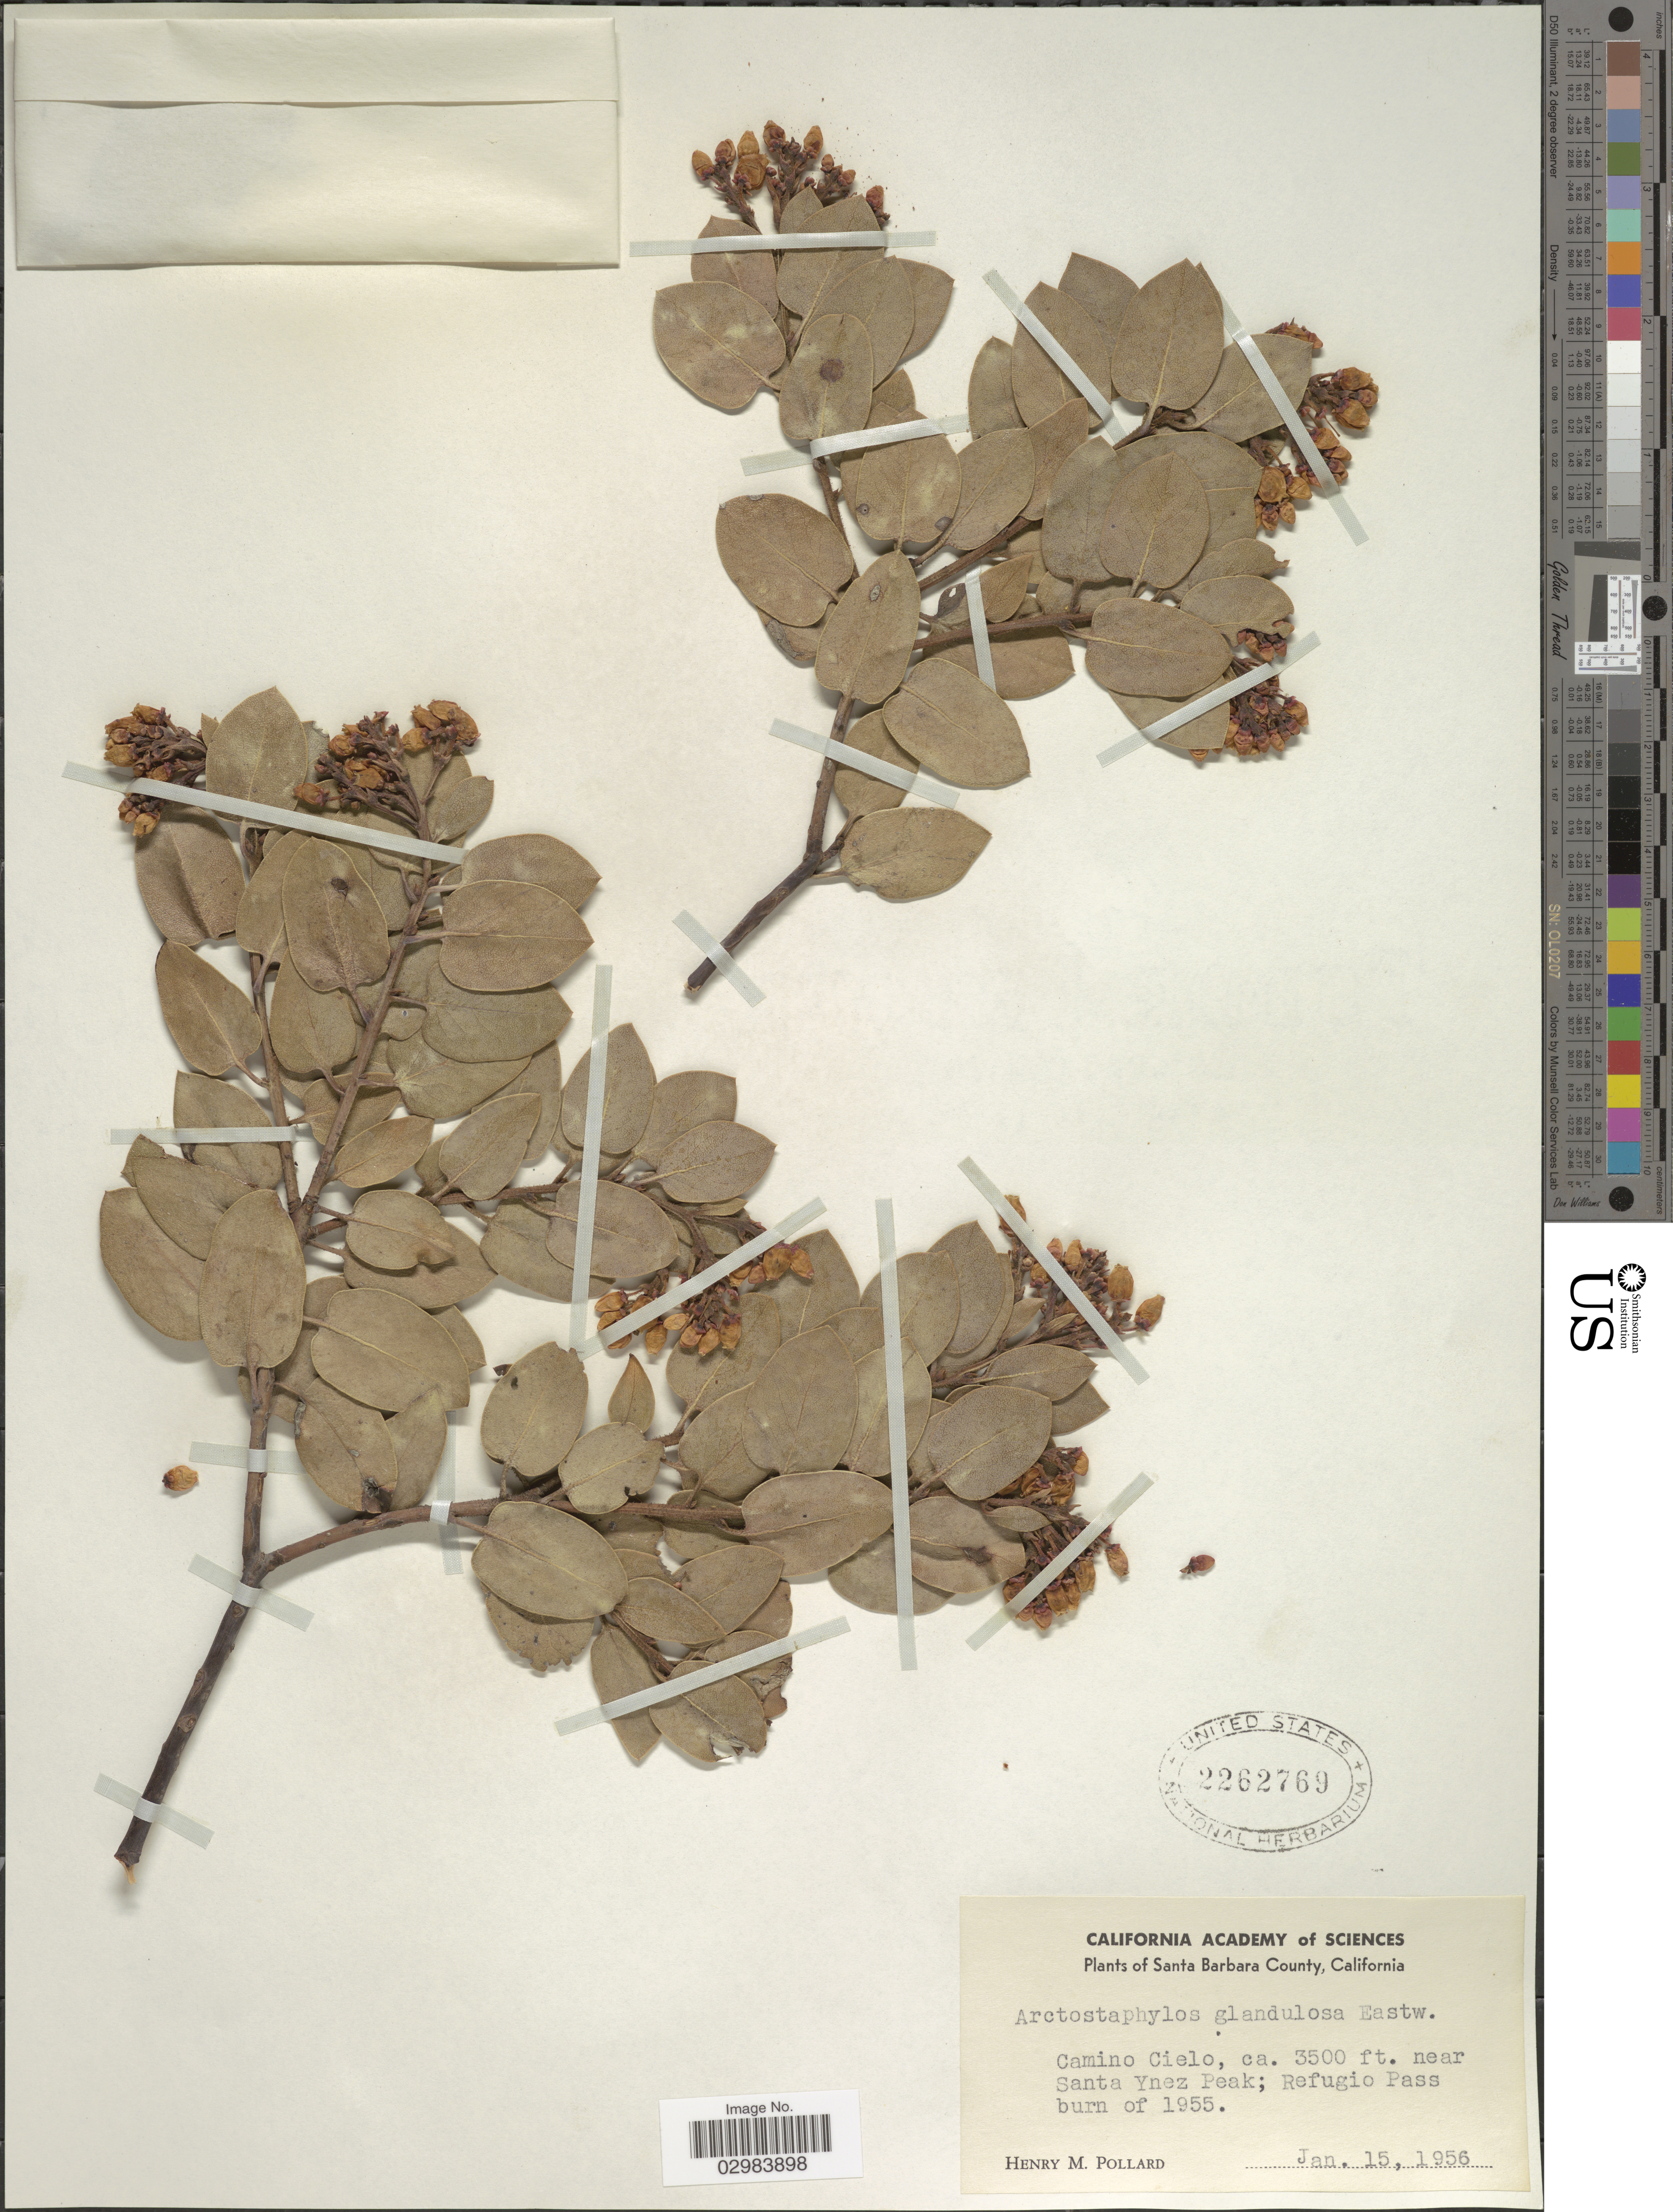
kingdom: Plantae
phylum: Tracheophyta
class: Magnoliopsida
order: Ericales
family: Ericaceae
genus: Arctostaphylos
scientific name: Arctostaphylos glandulosa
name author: Eastw.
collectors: H. M. Pollard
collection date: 1956-01-15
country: United States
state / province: California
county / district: Santa Barbara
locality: Santa Barbara County, Camino Cielo, near Sanya Ynez Peak; Refugio Pass burn of 1955.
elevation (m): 1067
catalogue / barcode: US 2262769